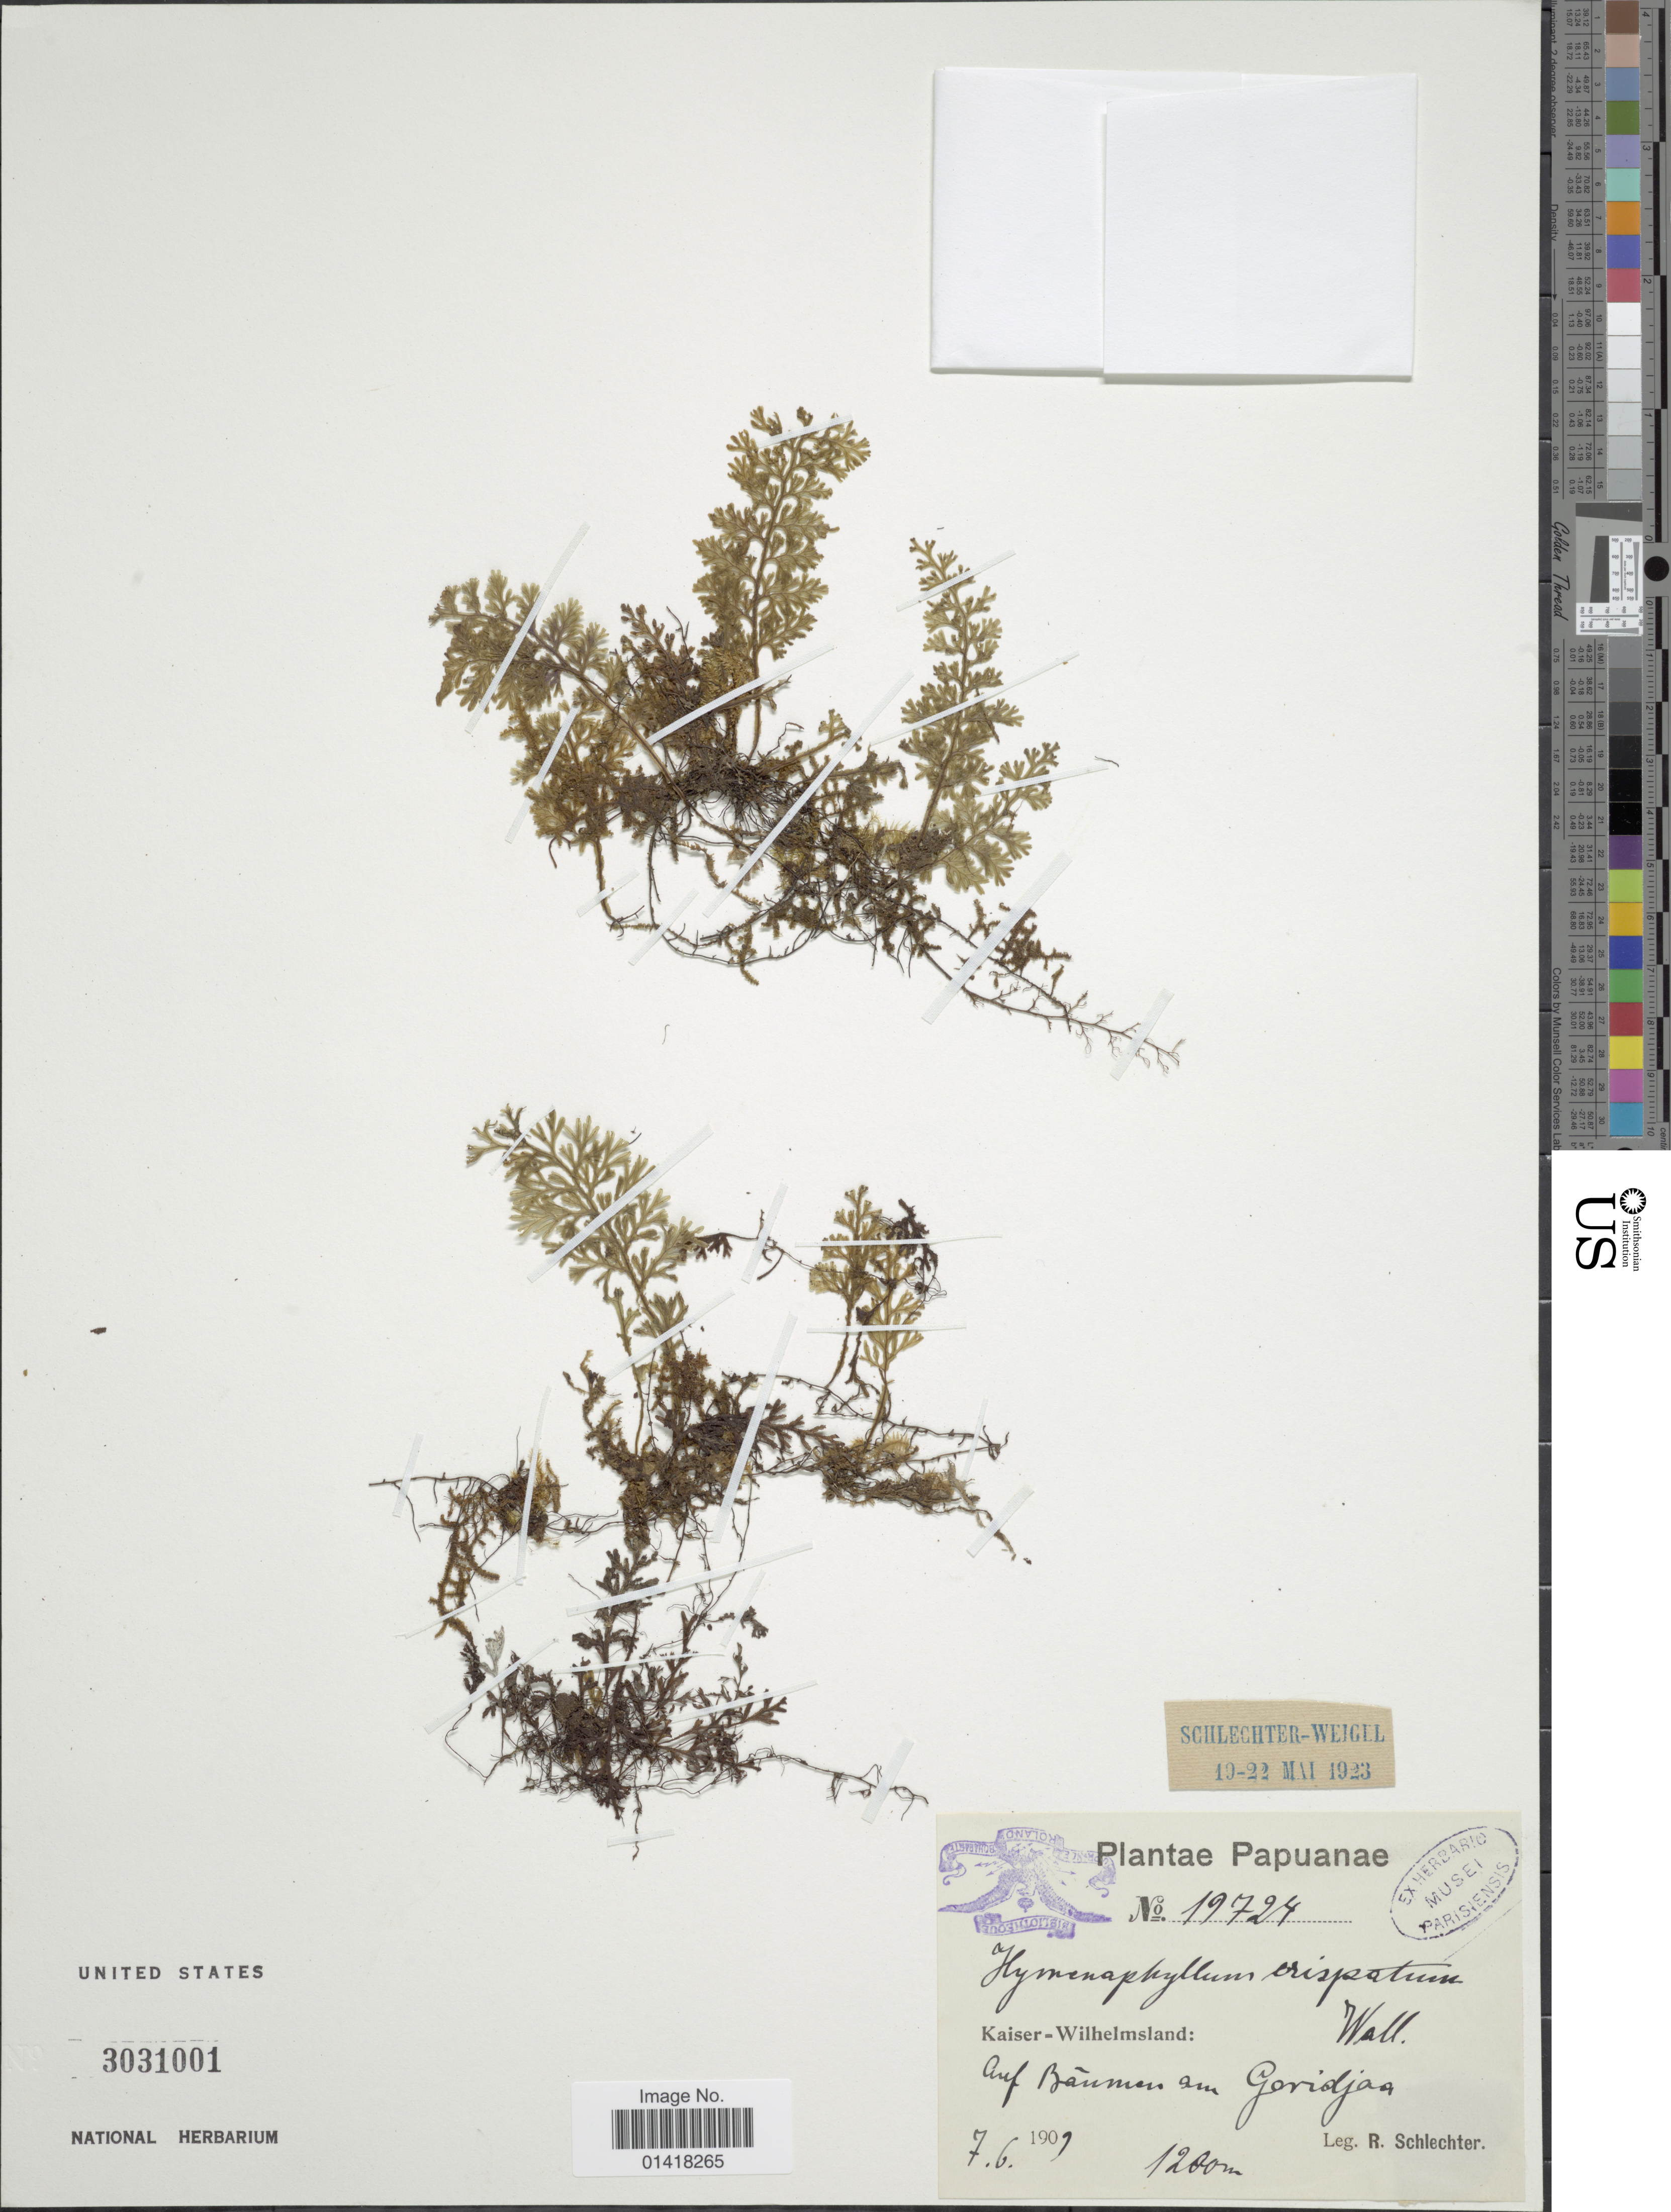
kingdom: Plantae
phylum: Tracheophyta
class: Polypodiopsida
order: Hymenophyllales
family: Hymenophyllaceae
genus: Hymenophyllum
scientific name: Hymenophyllum crispatum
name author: Wall. ex Hook. & Grev.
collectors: F. R. R. Schlechter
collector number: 19724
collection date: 1909-06-07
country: Papua New Guinea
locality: Kaiser-Wilhelmsland: Auf Baumen au Geridjaa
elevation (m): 1200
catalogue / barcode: US 3031001